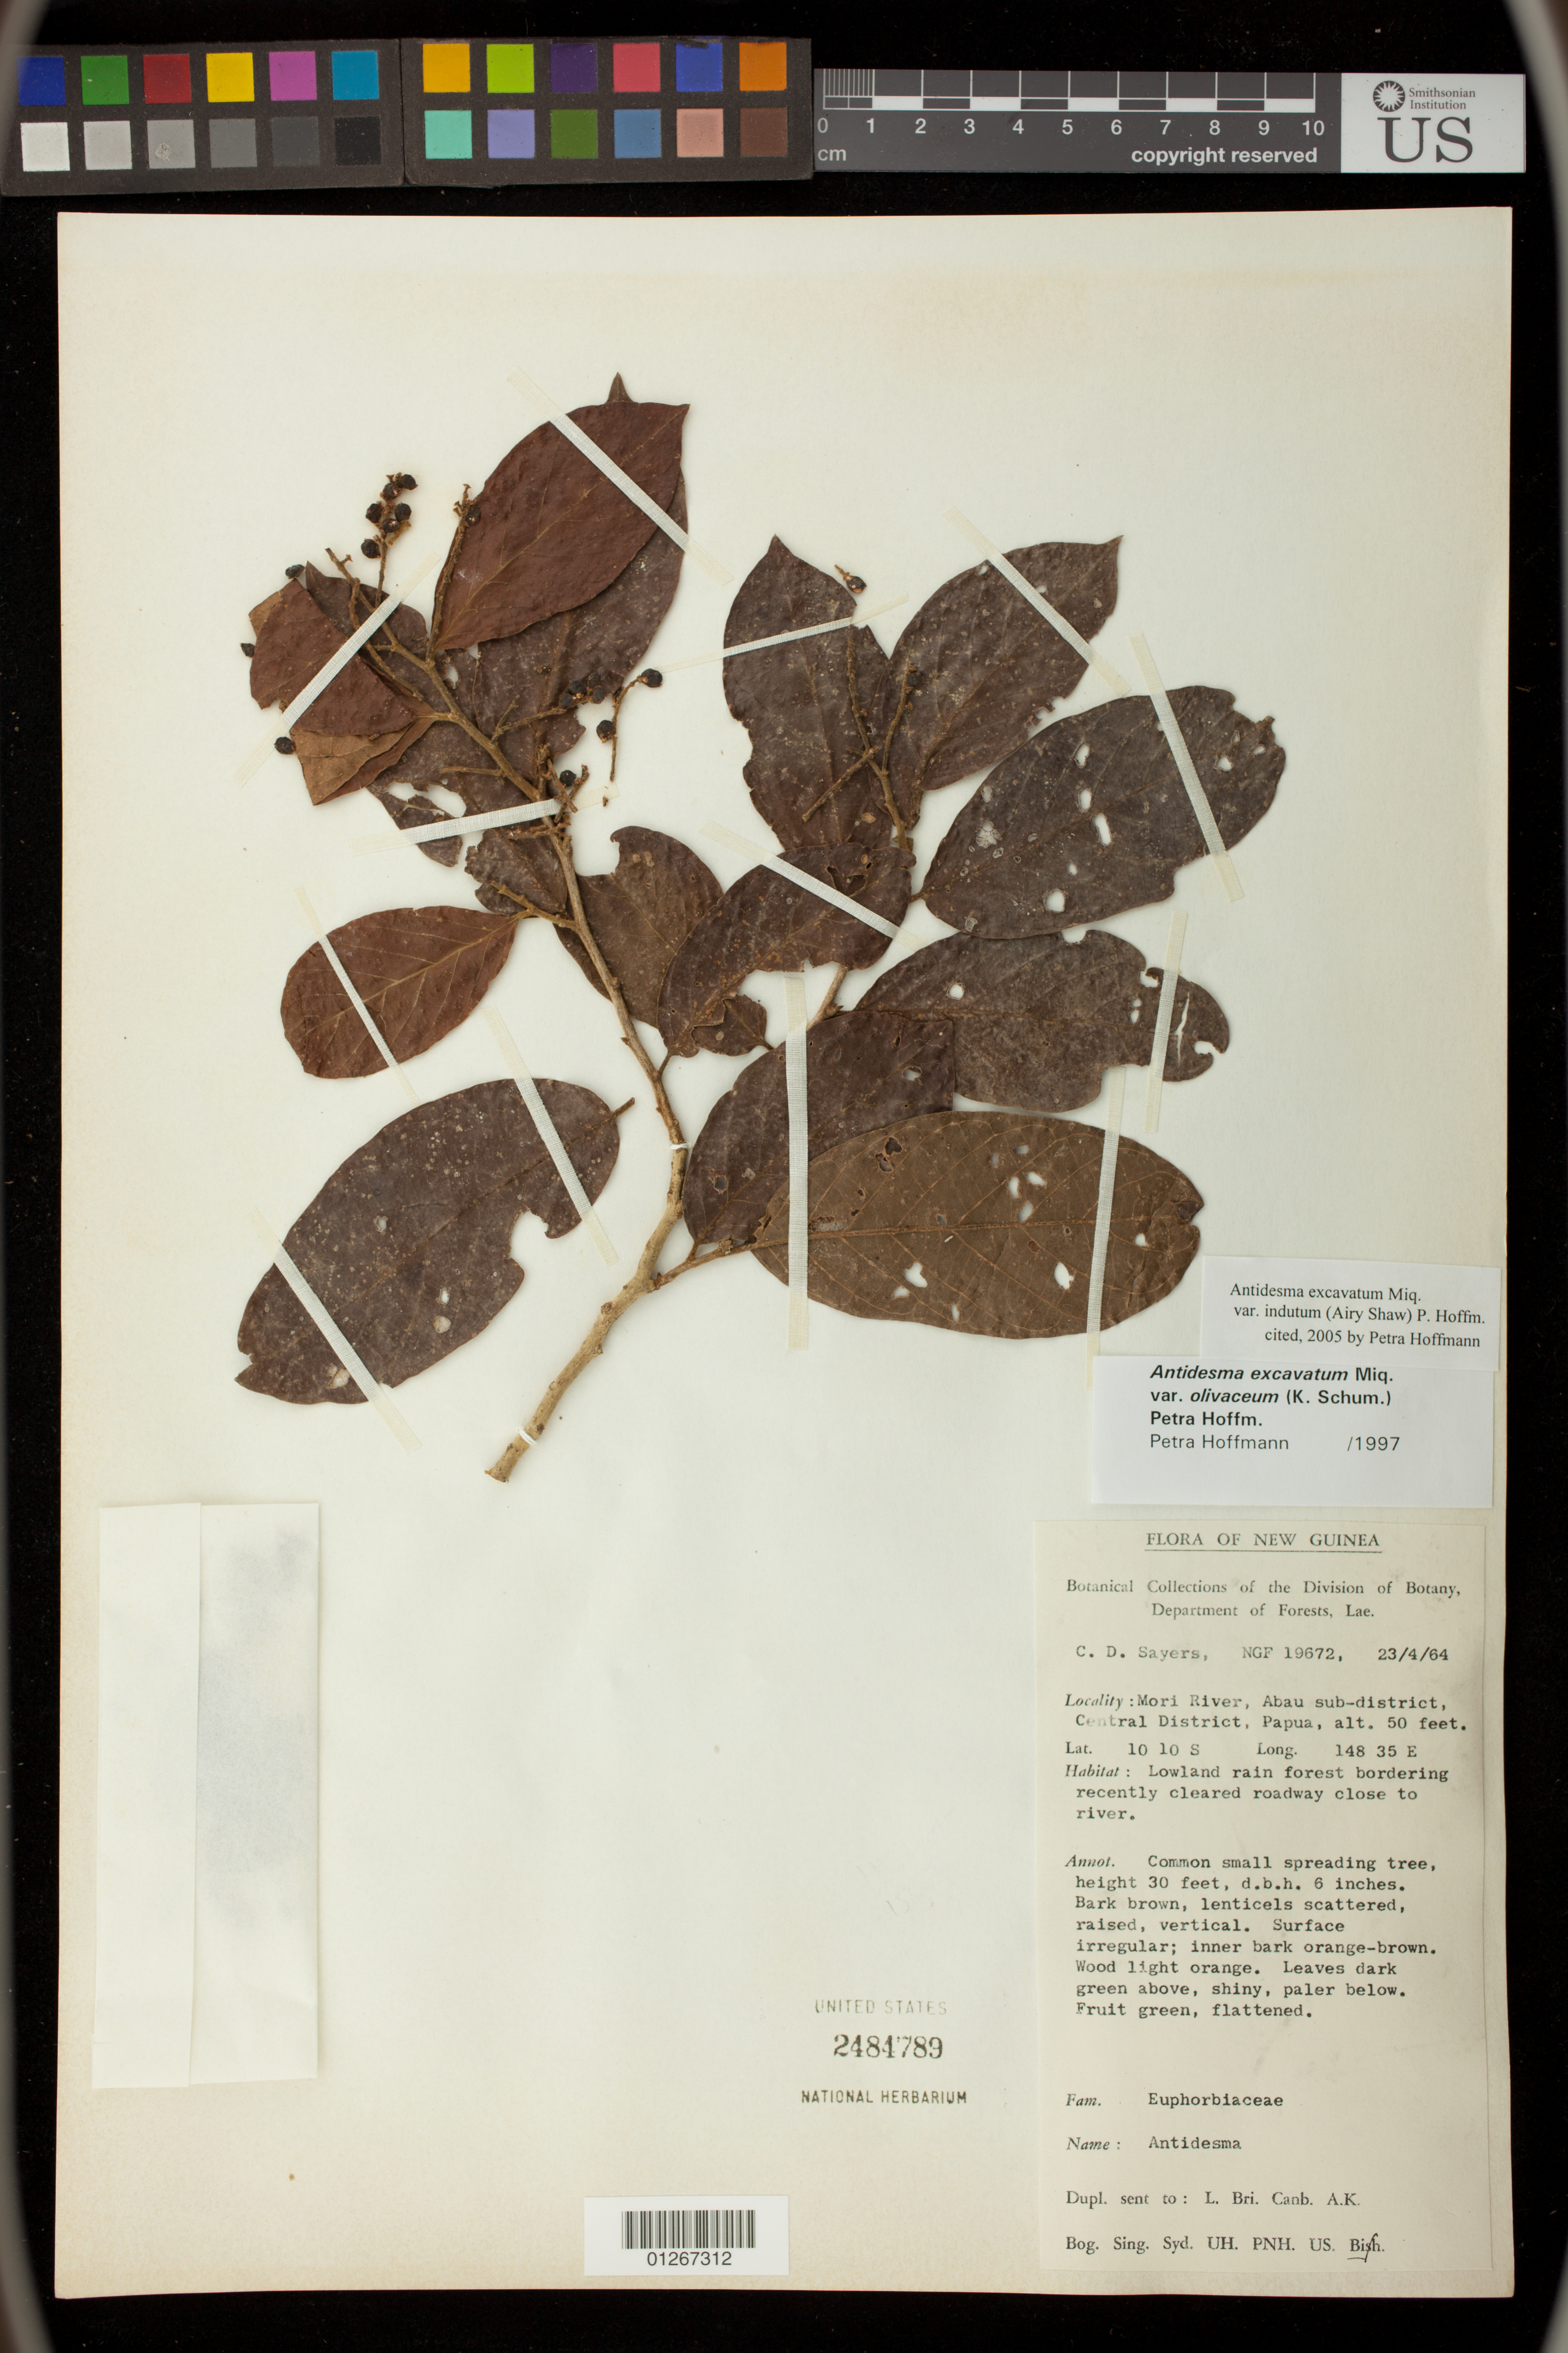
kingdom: Plantae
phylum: Tracheophyta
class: Magnoliopsida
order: Malpighiales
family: Phyllanthaceae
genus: Antidesma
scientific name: Antidesma excavatum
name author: Miq.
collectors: C. Sayers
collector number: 19672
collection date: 1964-04-23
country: Papua New Guinea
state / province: Central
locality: Mori River, Abau sub-district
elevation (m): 15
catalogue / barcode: US 2484789